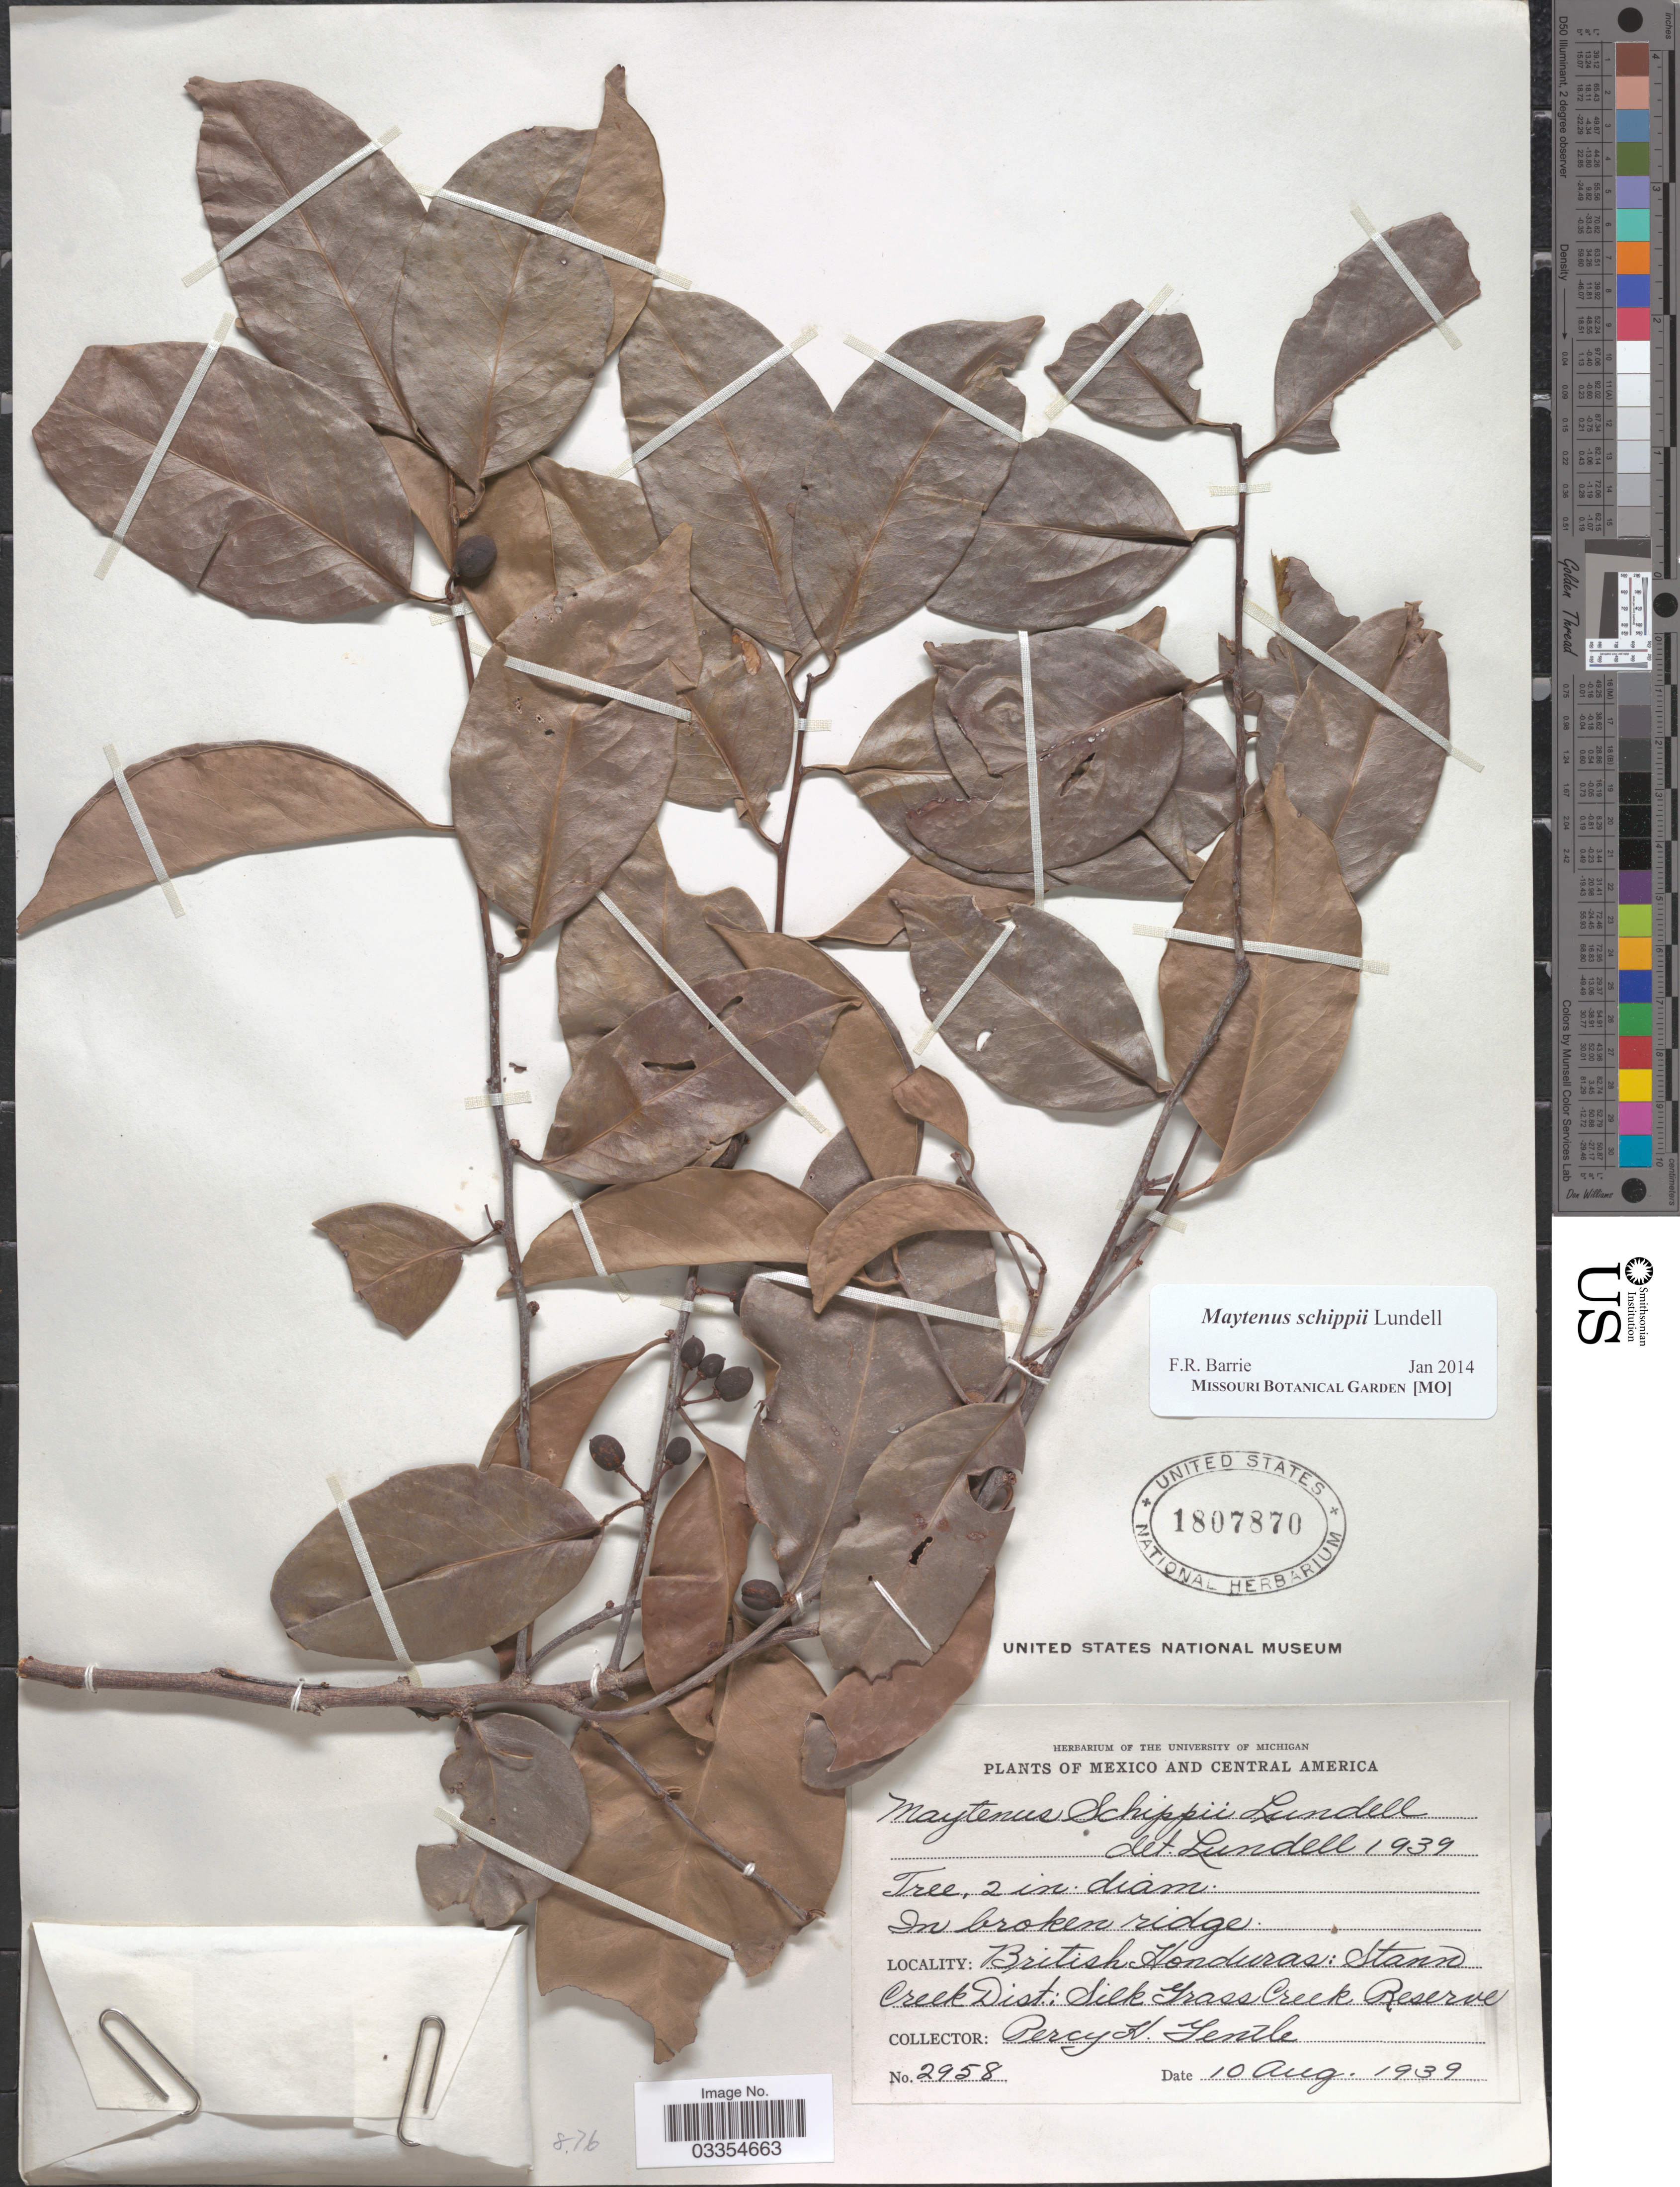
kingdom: Plantae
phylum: Tracheophyta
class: Magnoliopsida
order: Celastrales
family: Celastraceae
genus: Maytenus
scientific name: Maytenus schippii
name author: Lundell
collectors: P. H. Gentle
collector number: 2958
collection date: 1939-08-10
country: Belize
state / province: Stann Creek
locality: British Honduras. Stann Creek Dist.: Silk Grass Creek Reserve.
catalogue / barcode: US 1807870